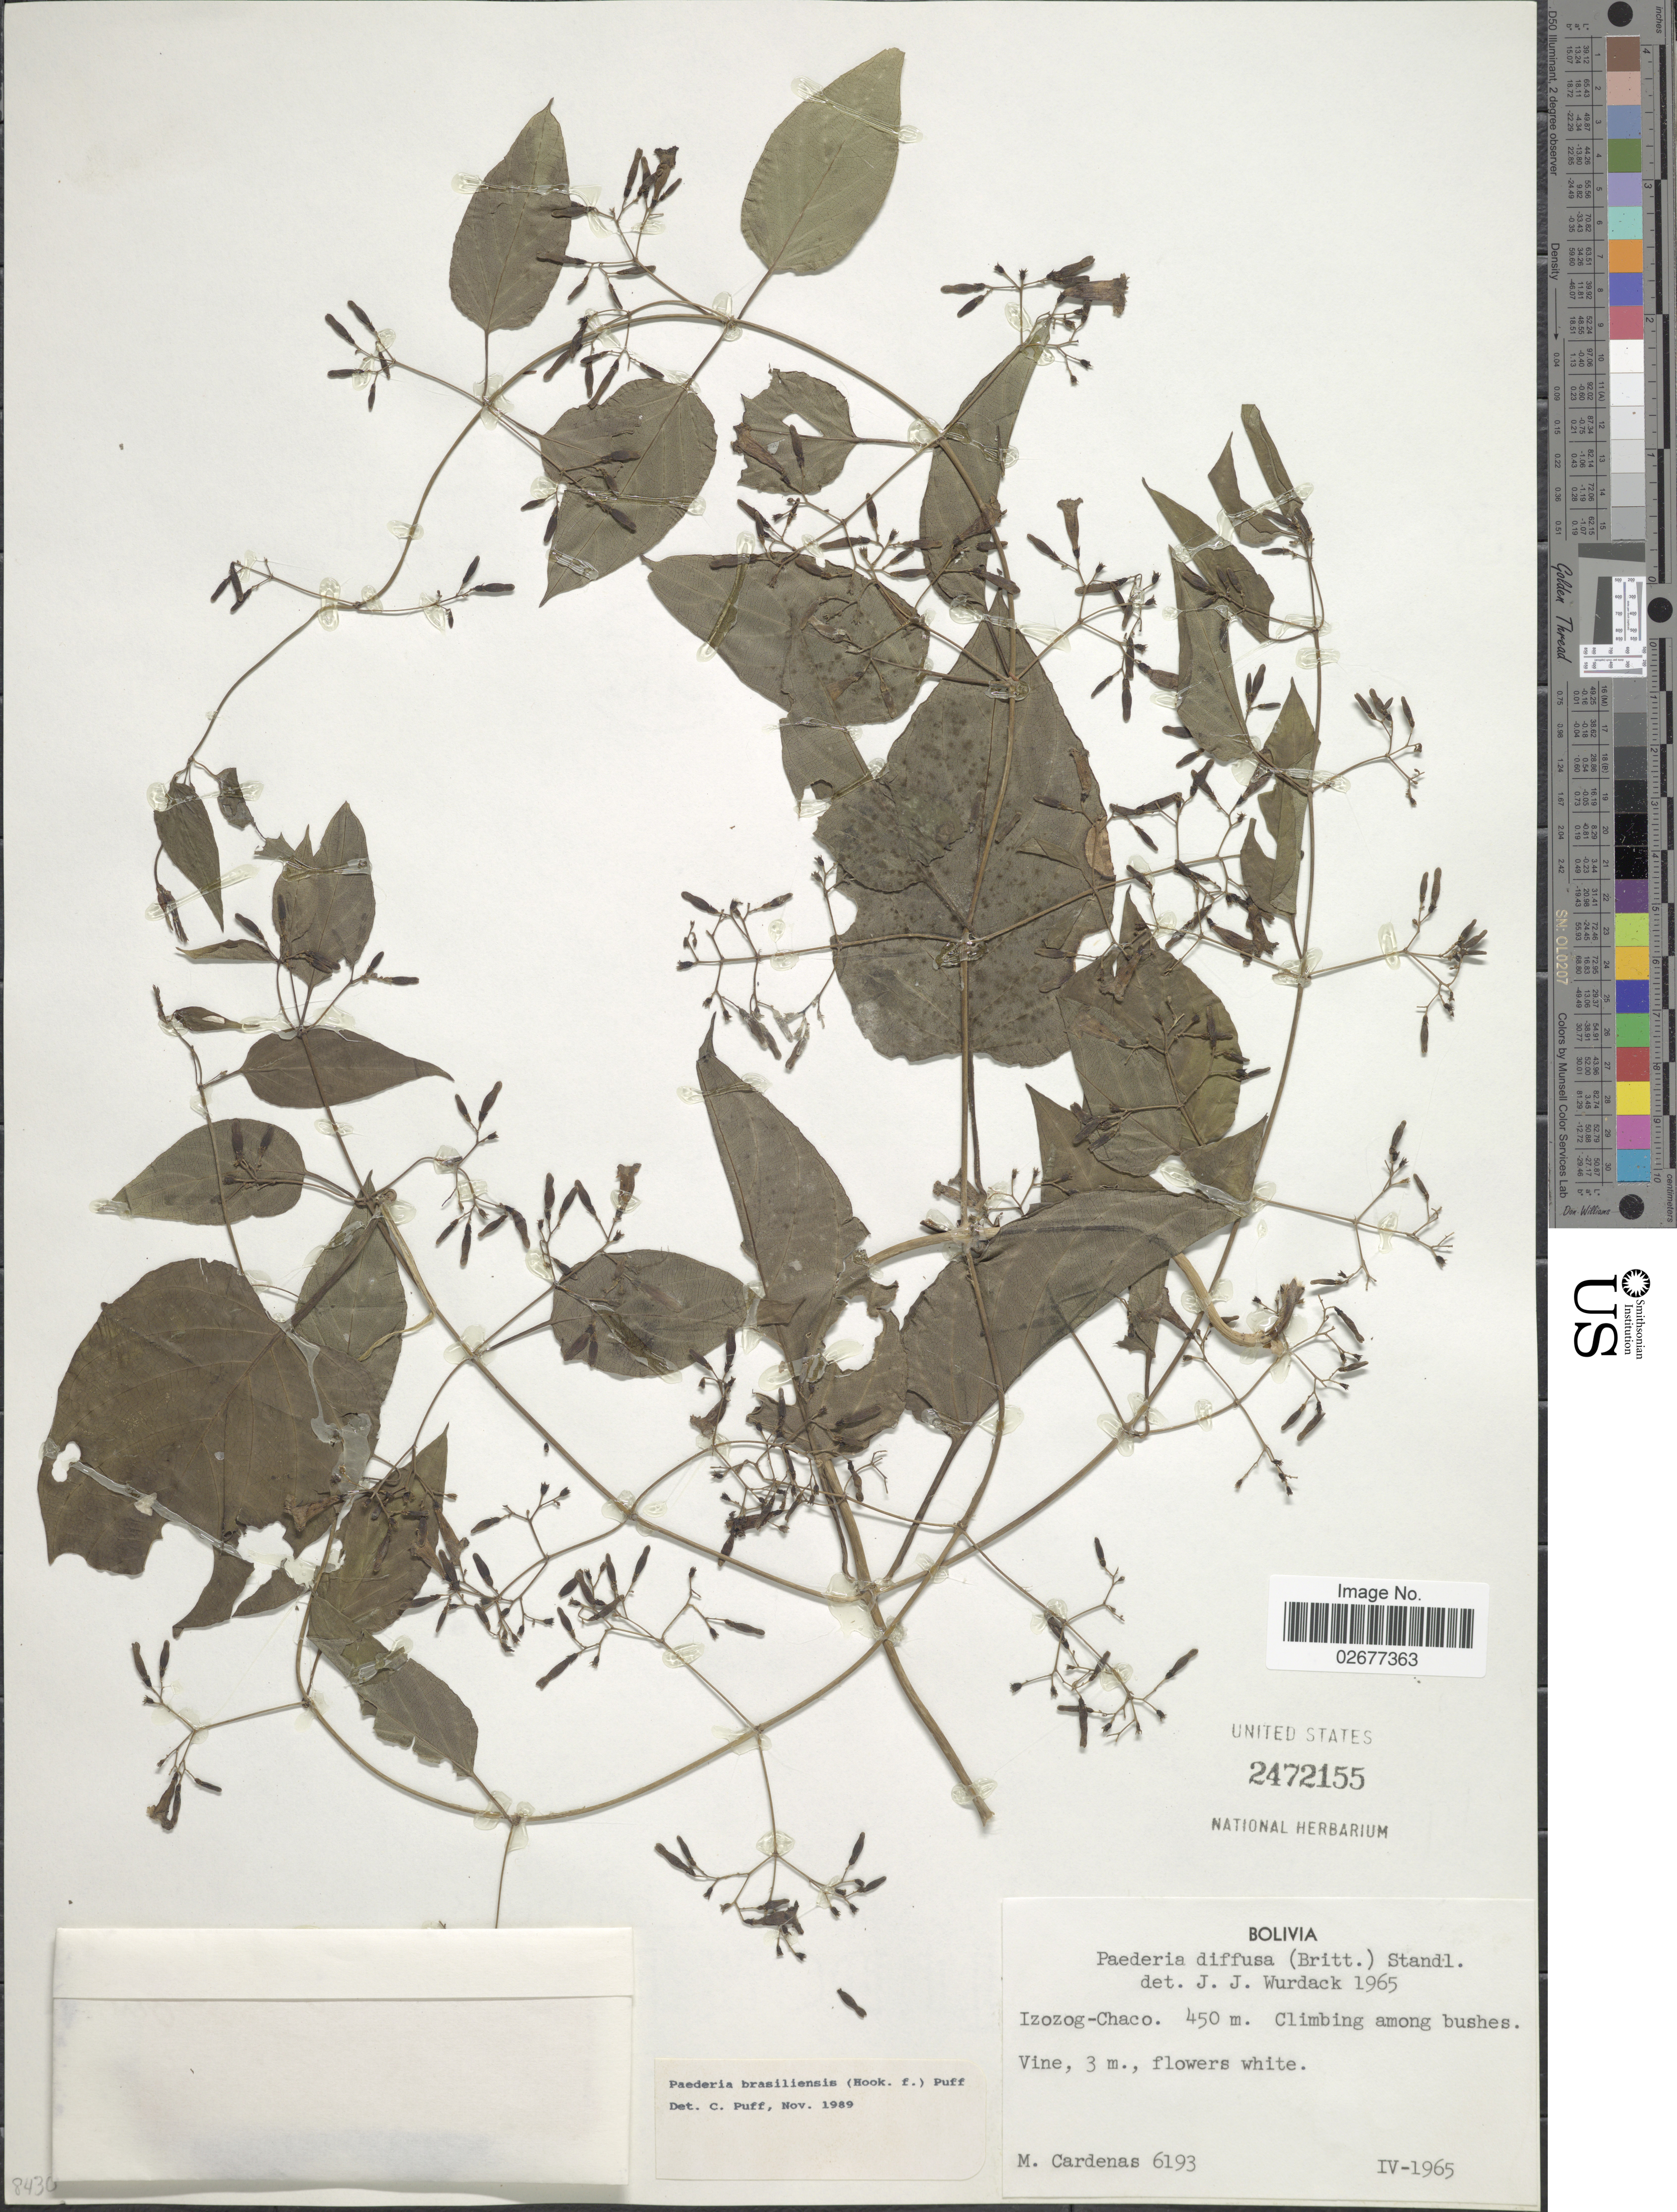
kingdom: Plantae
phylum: Tracheophyta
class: Magnoliopsida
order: Gentianales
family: Rubiaceae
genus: Paederia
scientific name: Paederia brasiliensis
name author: (Hook. f.) Puff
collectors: M. Cárdenas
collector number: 6193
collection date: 1965-04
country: Bolivia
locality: Izozog-Chaco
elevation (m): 450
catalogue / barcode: US 2472155